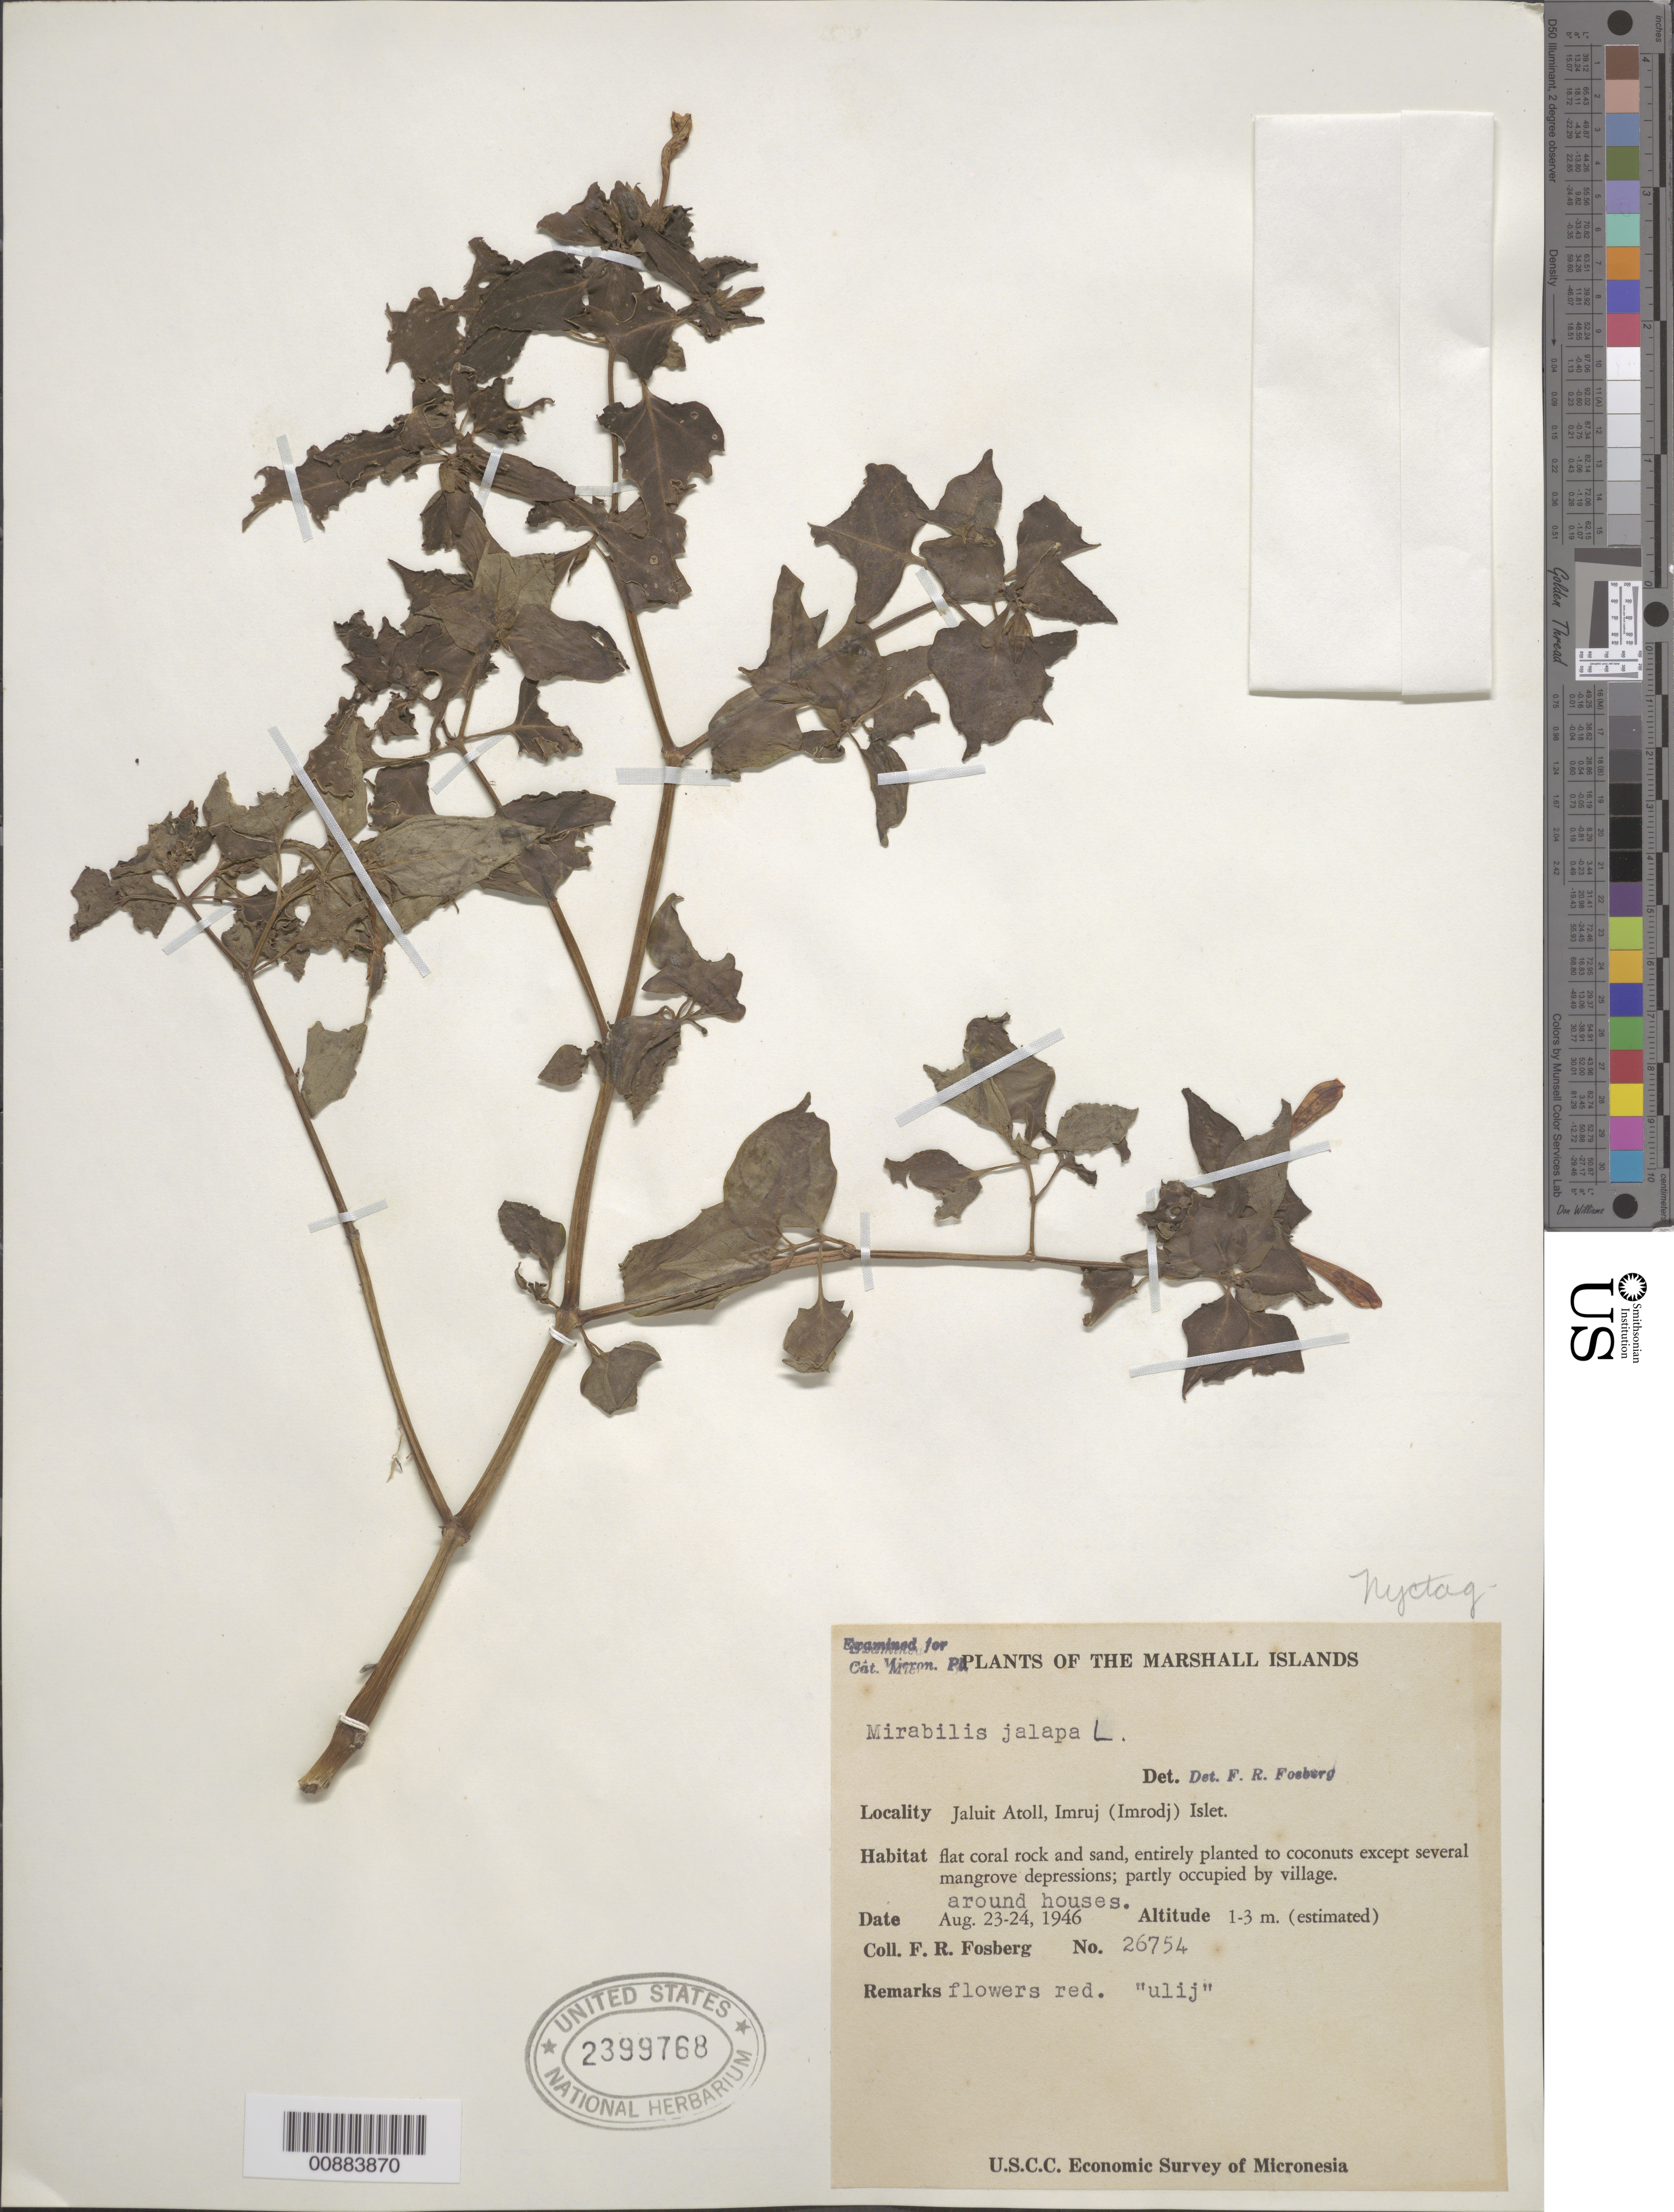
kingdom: Plantae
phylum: Tracheophyta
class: Magnoliopsida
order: Caryophyllales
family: Nyctaginaceae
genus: Mirabilis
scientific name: Mirabilis jalapa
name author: L.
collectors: F. R. Fosberg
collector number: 26754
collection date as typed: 23 Aug 1946 to 24 Aug 1946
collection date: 1946-08-23/1946-08-24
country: Marshall Islands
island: Jaluit Atoll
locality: Imruj (Imrodj) Islet.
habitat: Flat coral rock & sand, partly occupied by village. Around houses.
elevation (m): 1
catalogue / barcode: US 2399768